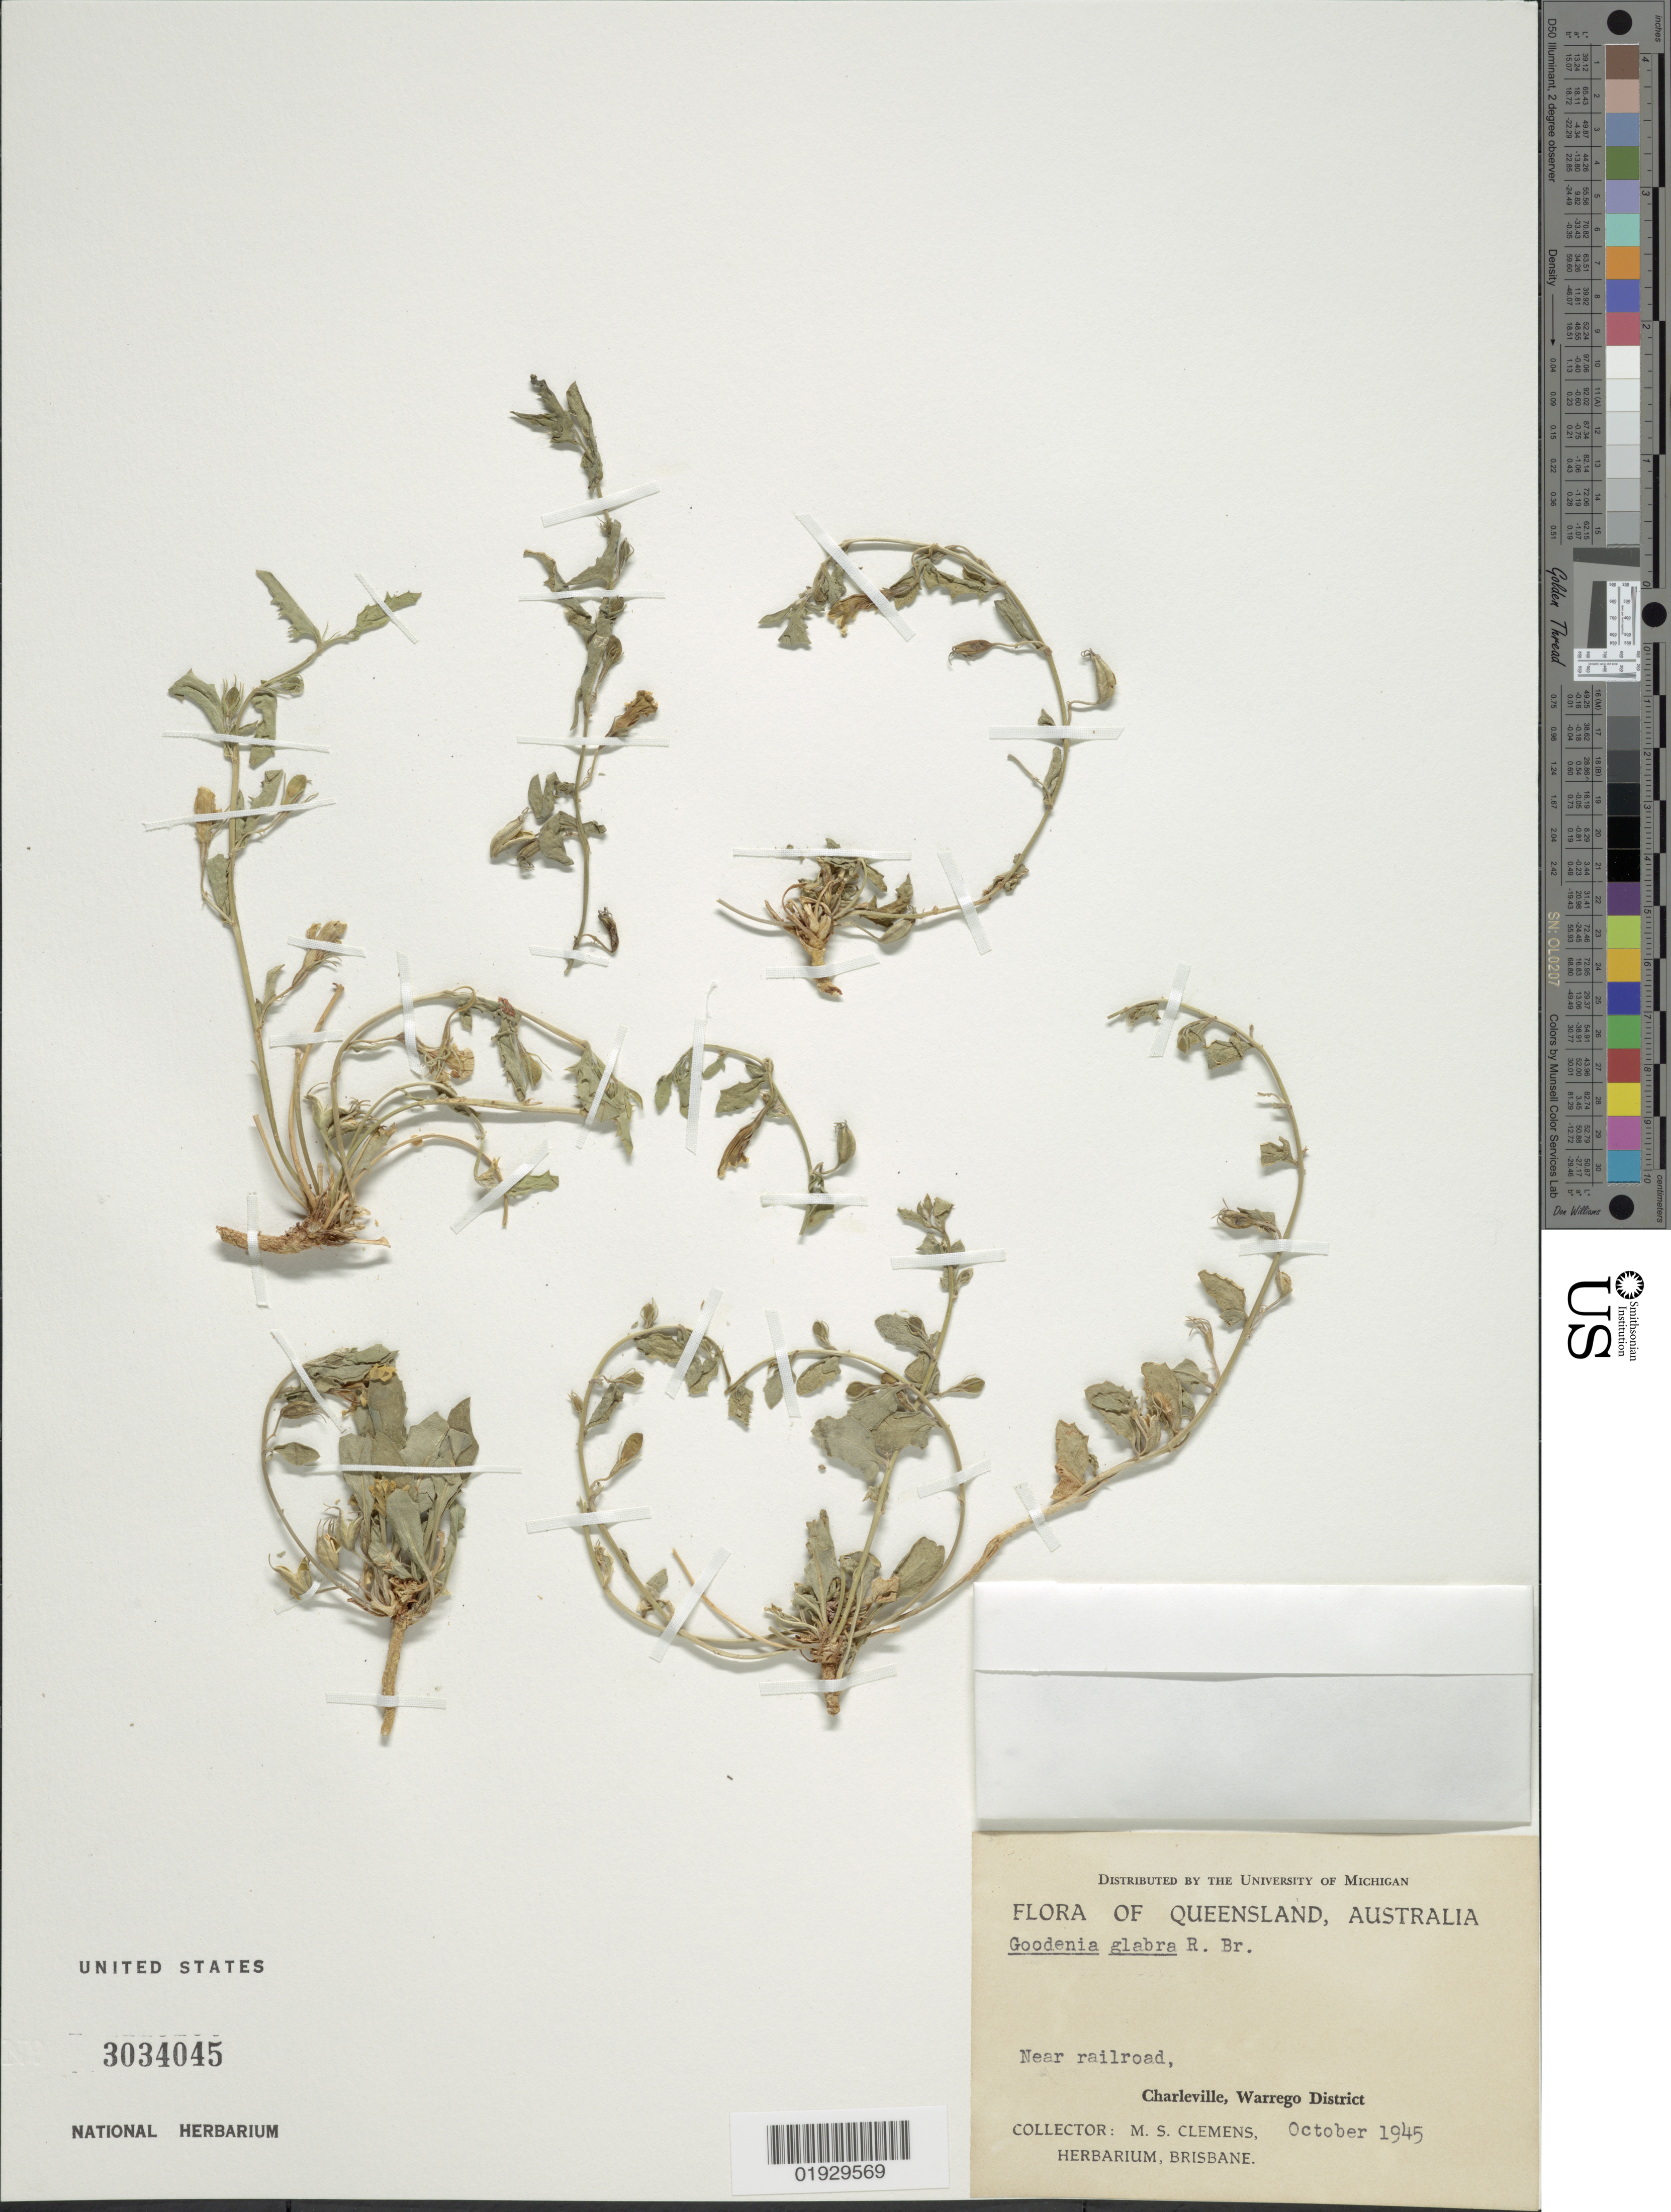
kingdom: Plantae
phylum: Tracheophyta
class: Magnoliopsida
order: Asterales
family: Goodeniaceae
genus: Goodenia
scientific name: Goodenia glabra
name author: R. Br.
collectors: M. S. Clemens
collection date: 1945-10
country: Australia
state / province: Queensland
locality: Near railroad, Charleville, Warrego District.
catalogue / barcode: US 3034045